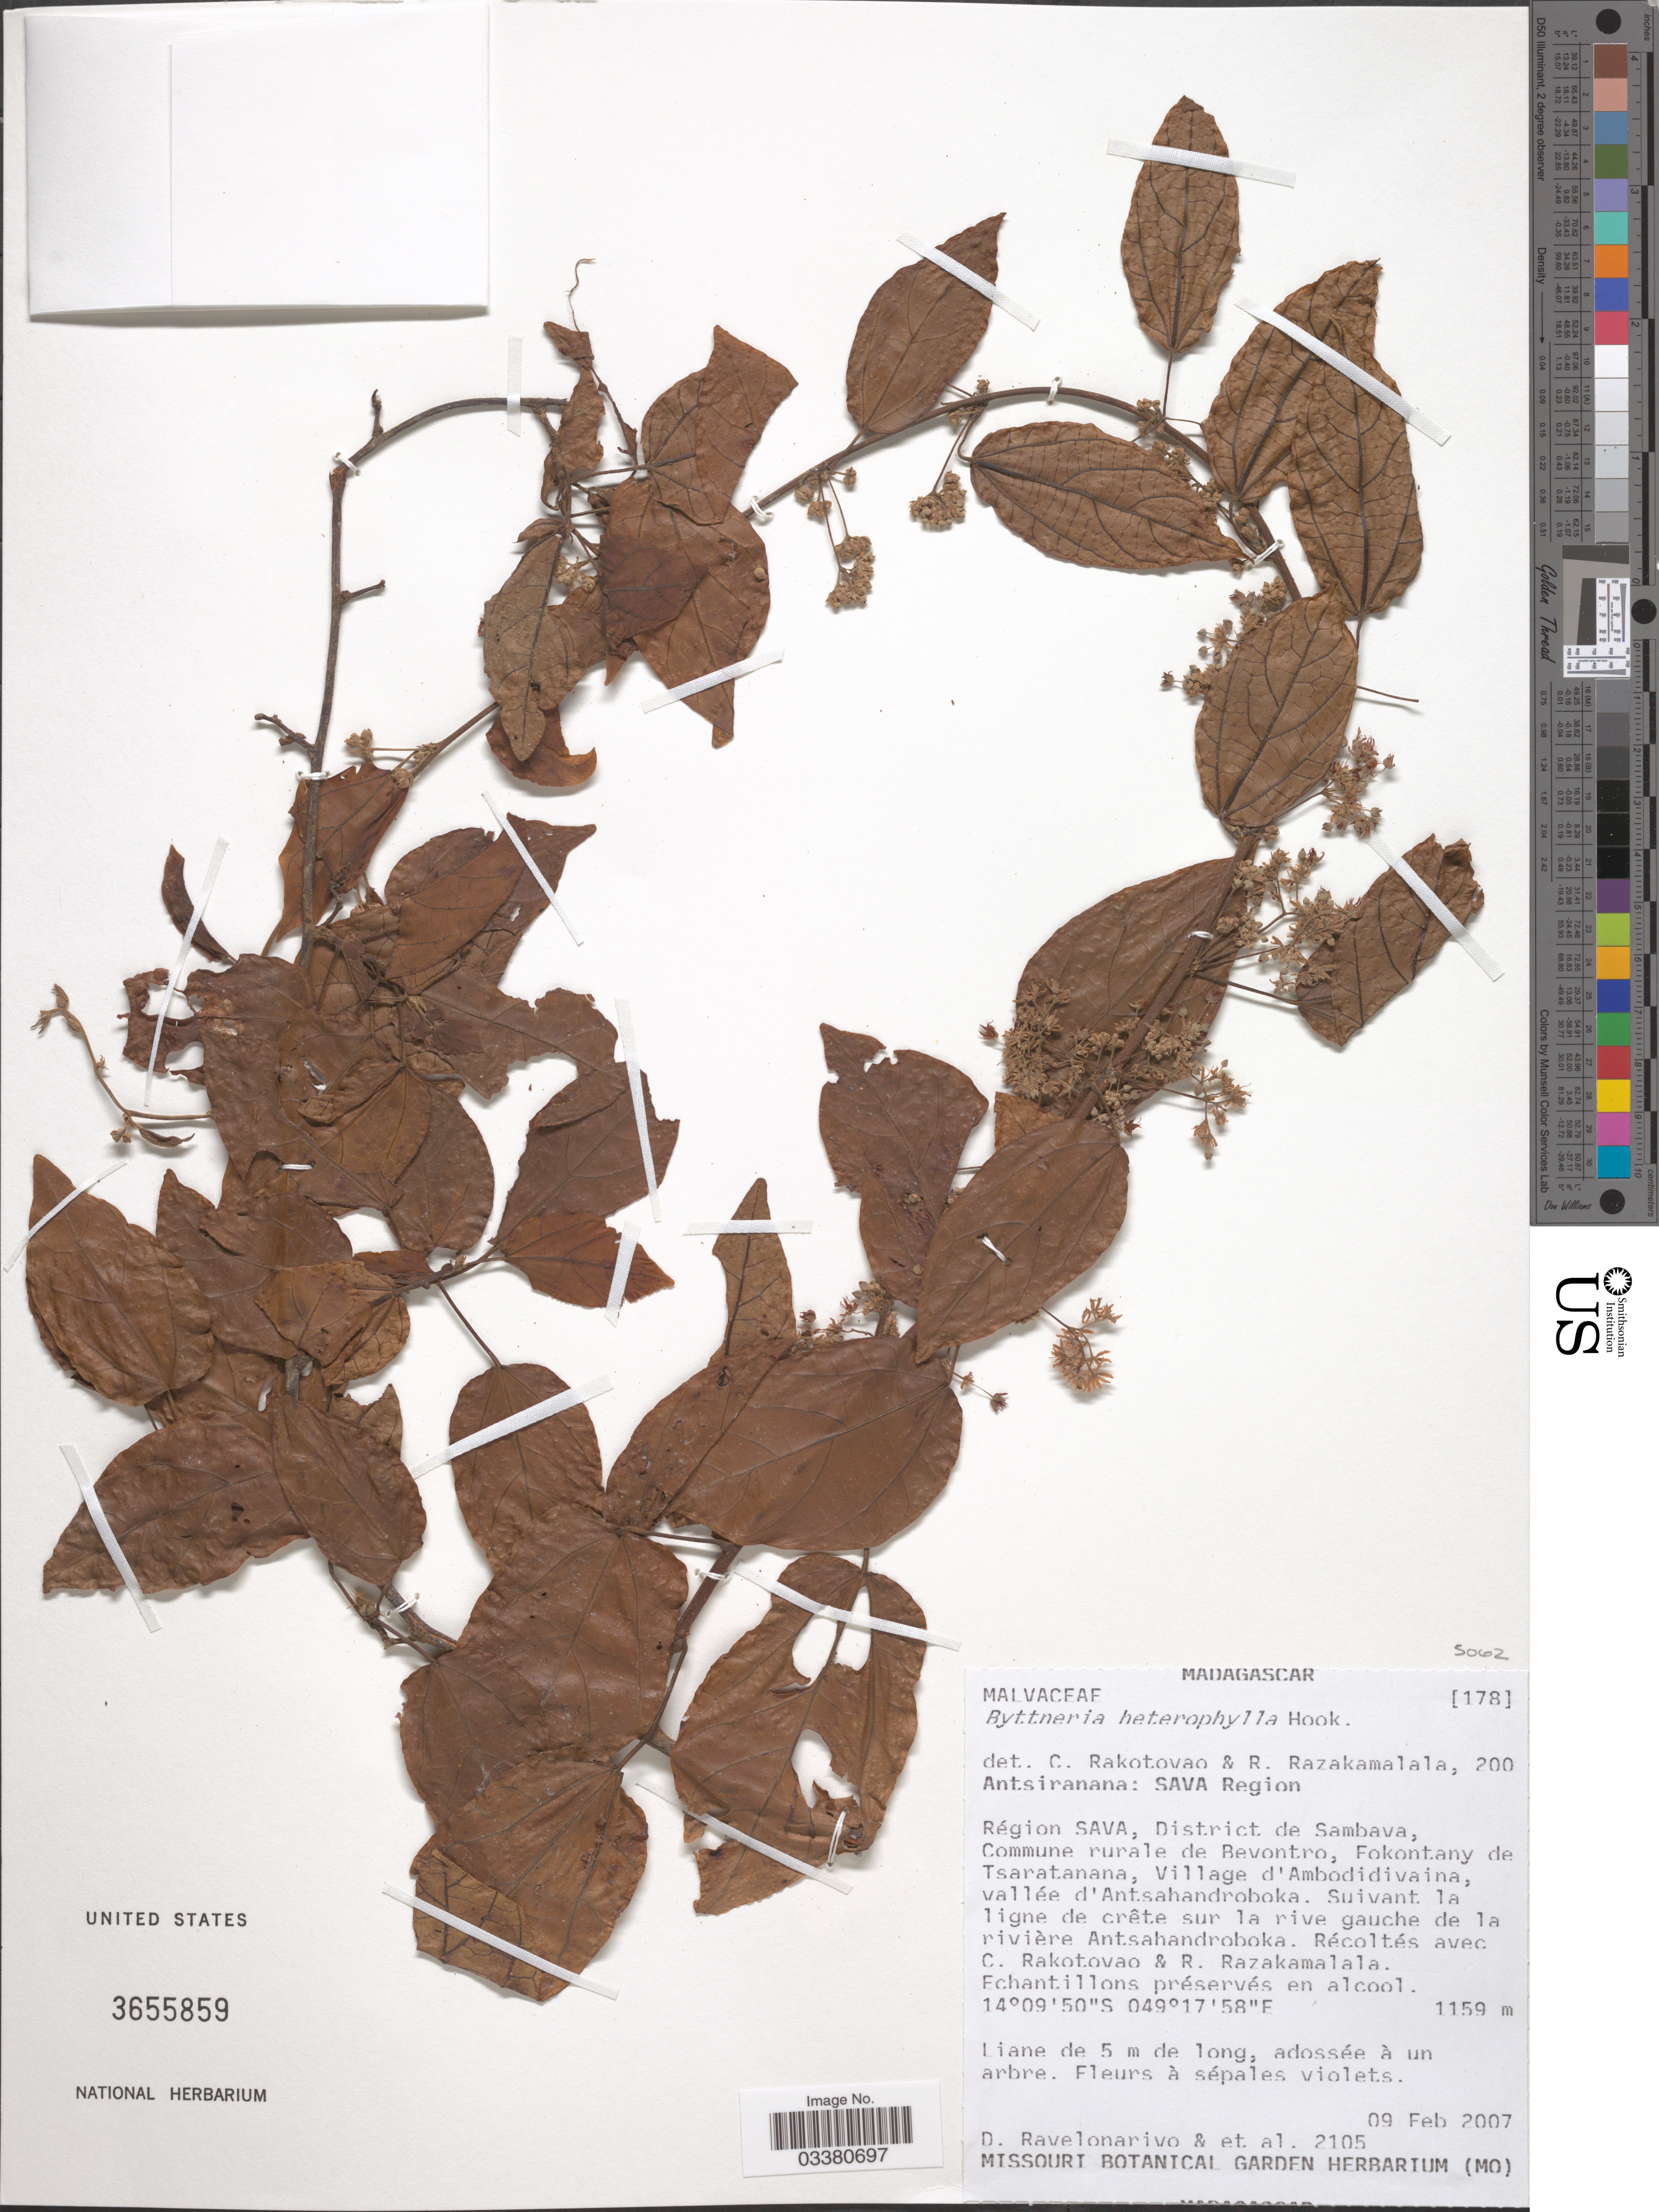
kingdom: Plantae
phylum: Tracheophyta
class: Magnoliopsida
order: Malvales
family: Malvaceae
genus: Byttneria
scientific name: Byttneria heterophylla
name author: Hook.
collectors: D. Ravelonarivo, C. Rakotovao & R. Razakamalala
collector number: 2105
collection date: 2007-02-09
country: Madagascar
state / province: Sava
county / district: Sambava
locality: SAVA Region. Région SAVA, District de Sambava, Commune rurale de Bevontro, Fokontanyde Tsaratanana, Village d'Ambodidivaina, vallée d'Antsahandroboka. Suivant la ligne de crête sur la rive gauche de la rivière Antsahandroboka.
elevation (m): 1159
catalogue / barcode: US 3655859